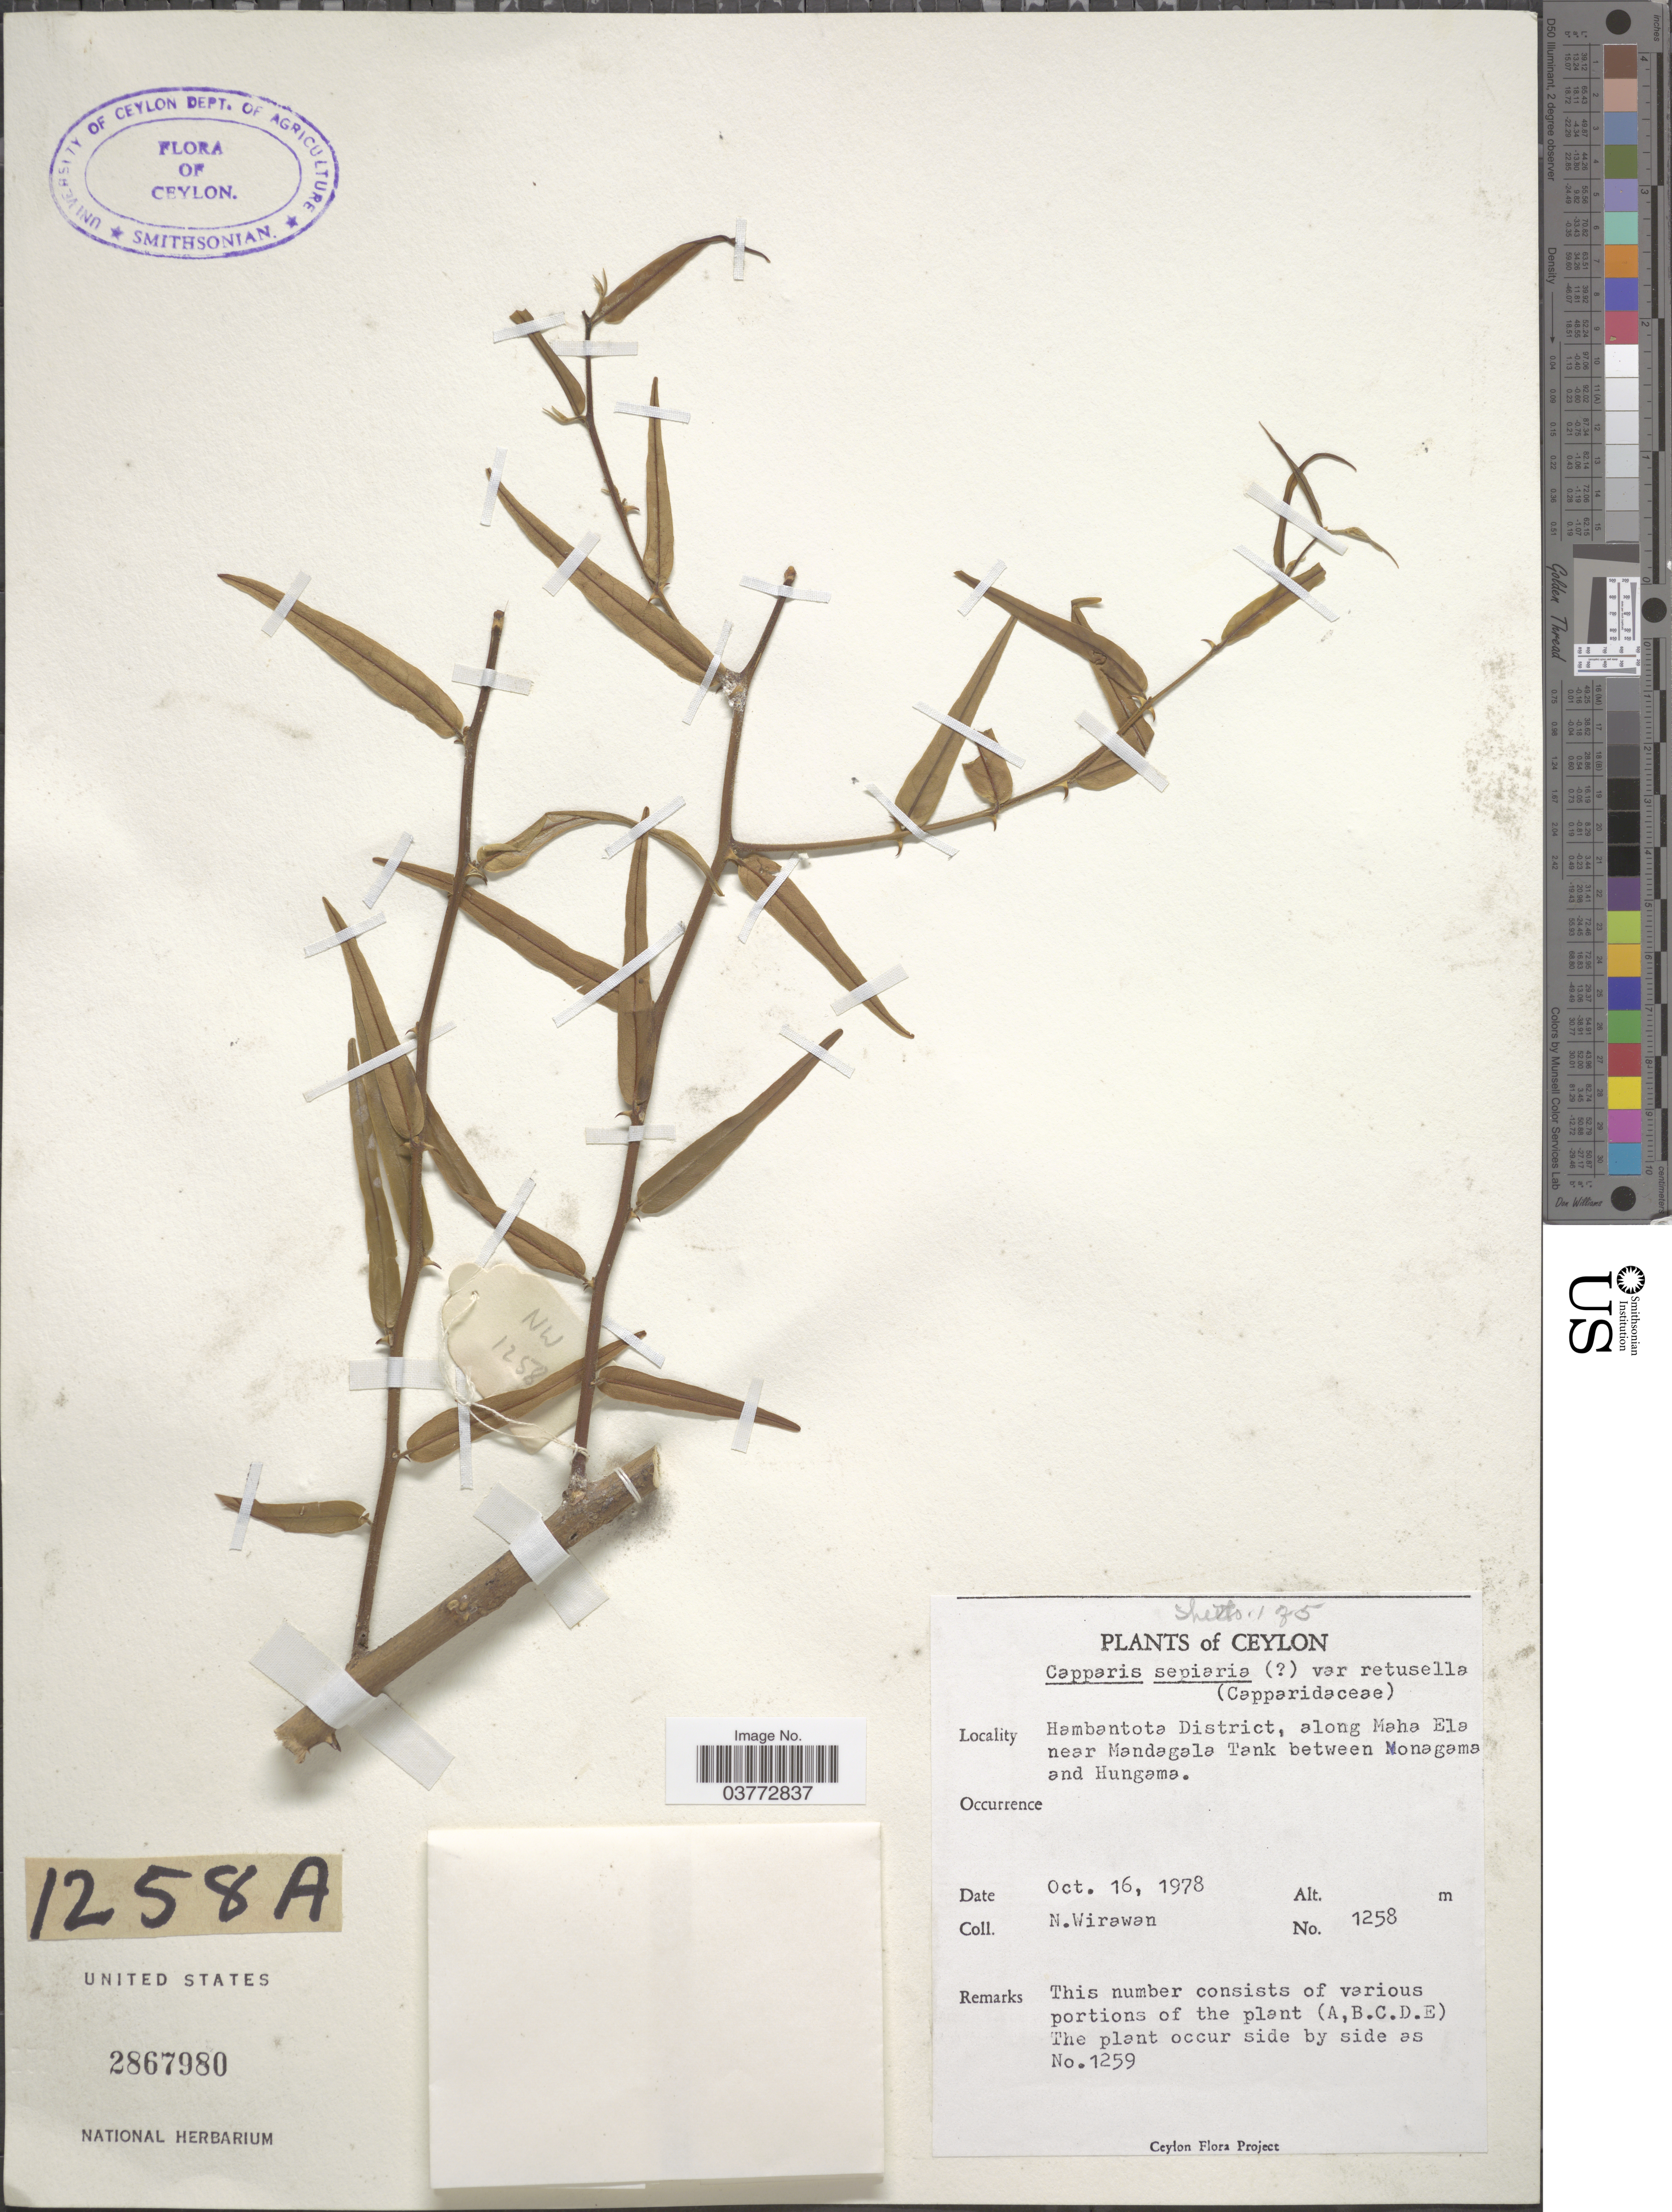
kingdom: Plantae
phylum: Tracheophyta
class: Magnoliopsida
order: Brassicales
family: Capparaceae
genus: Capparis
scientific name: Capparis sepiaria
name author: L.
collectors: N. Wirawan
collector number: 1258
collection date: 1978-10-16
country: Sri Lanka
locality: Ceylon. Hambantota District, along Maha Ela near Mandagala Tank between Monagama and Hungama.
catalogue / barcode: US 2867980